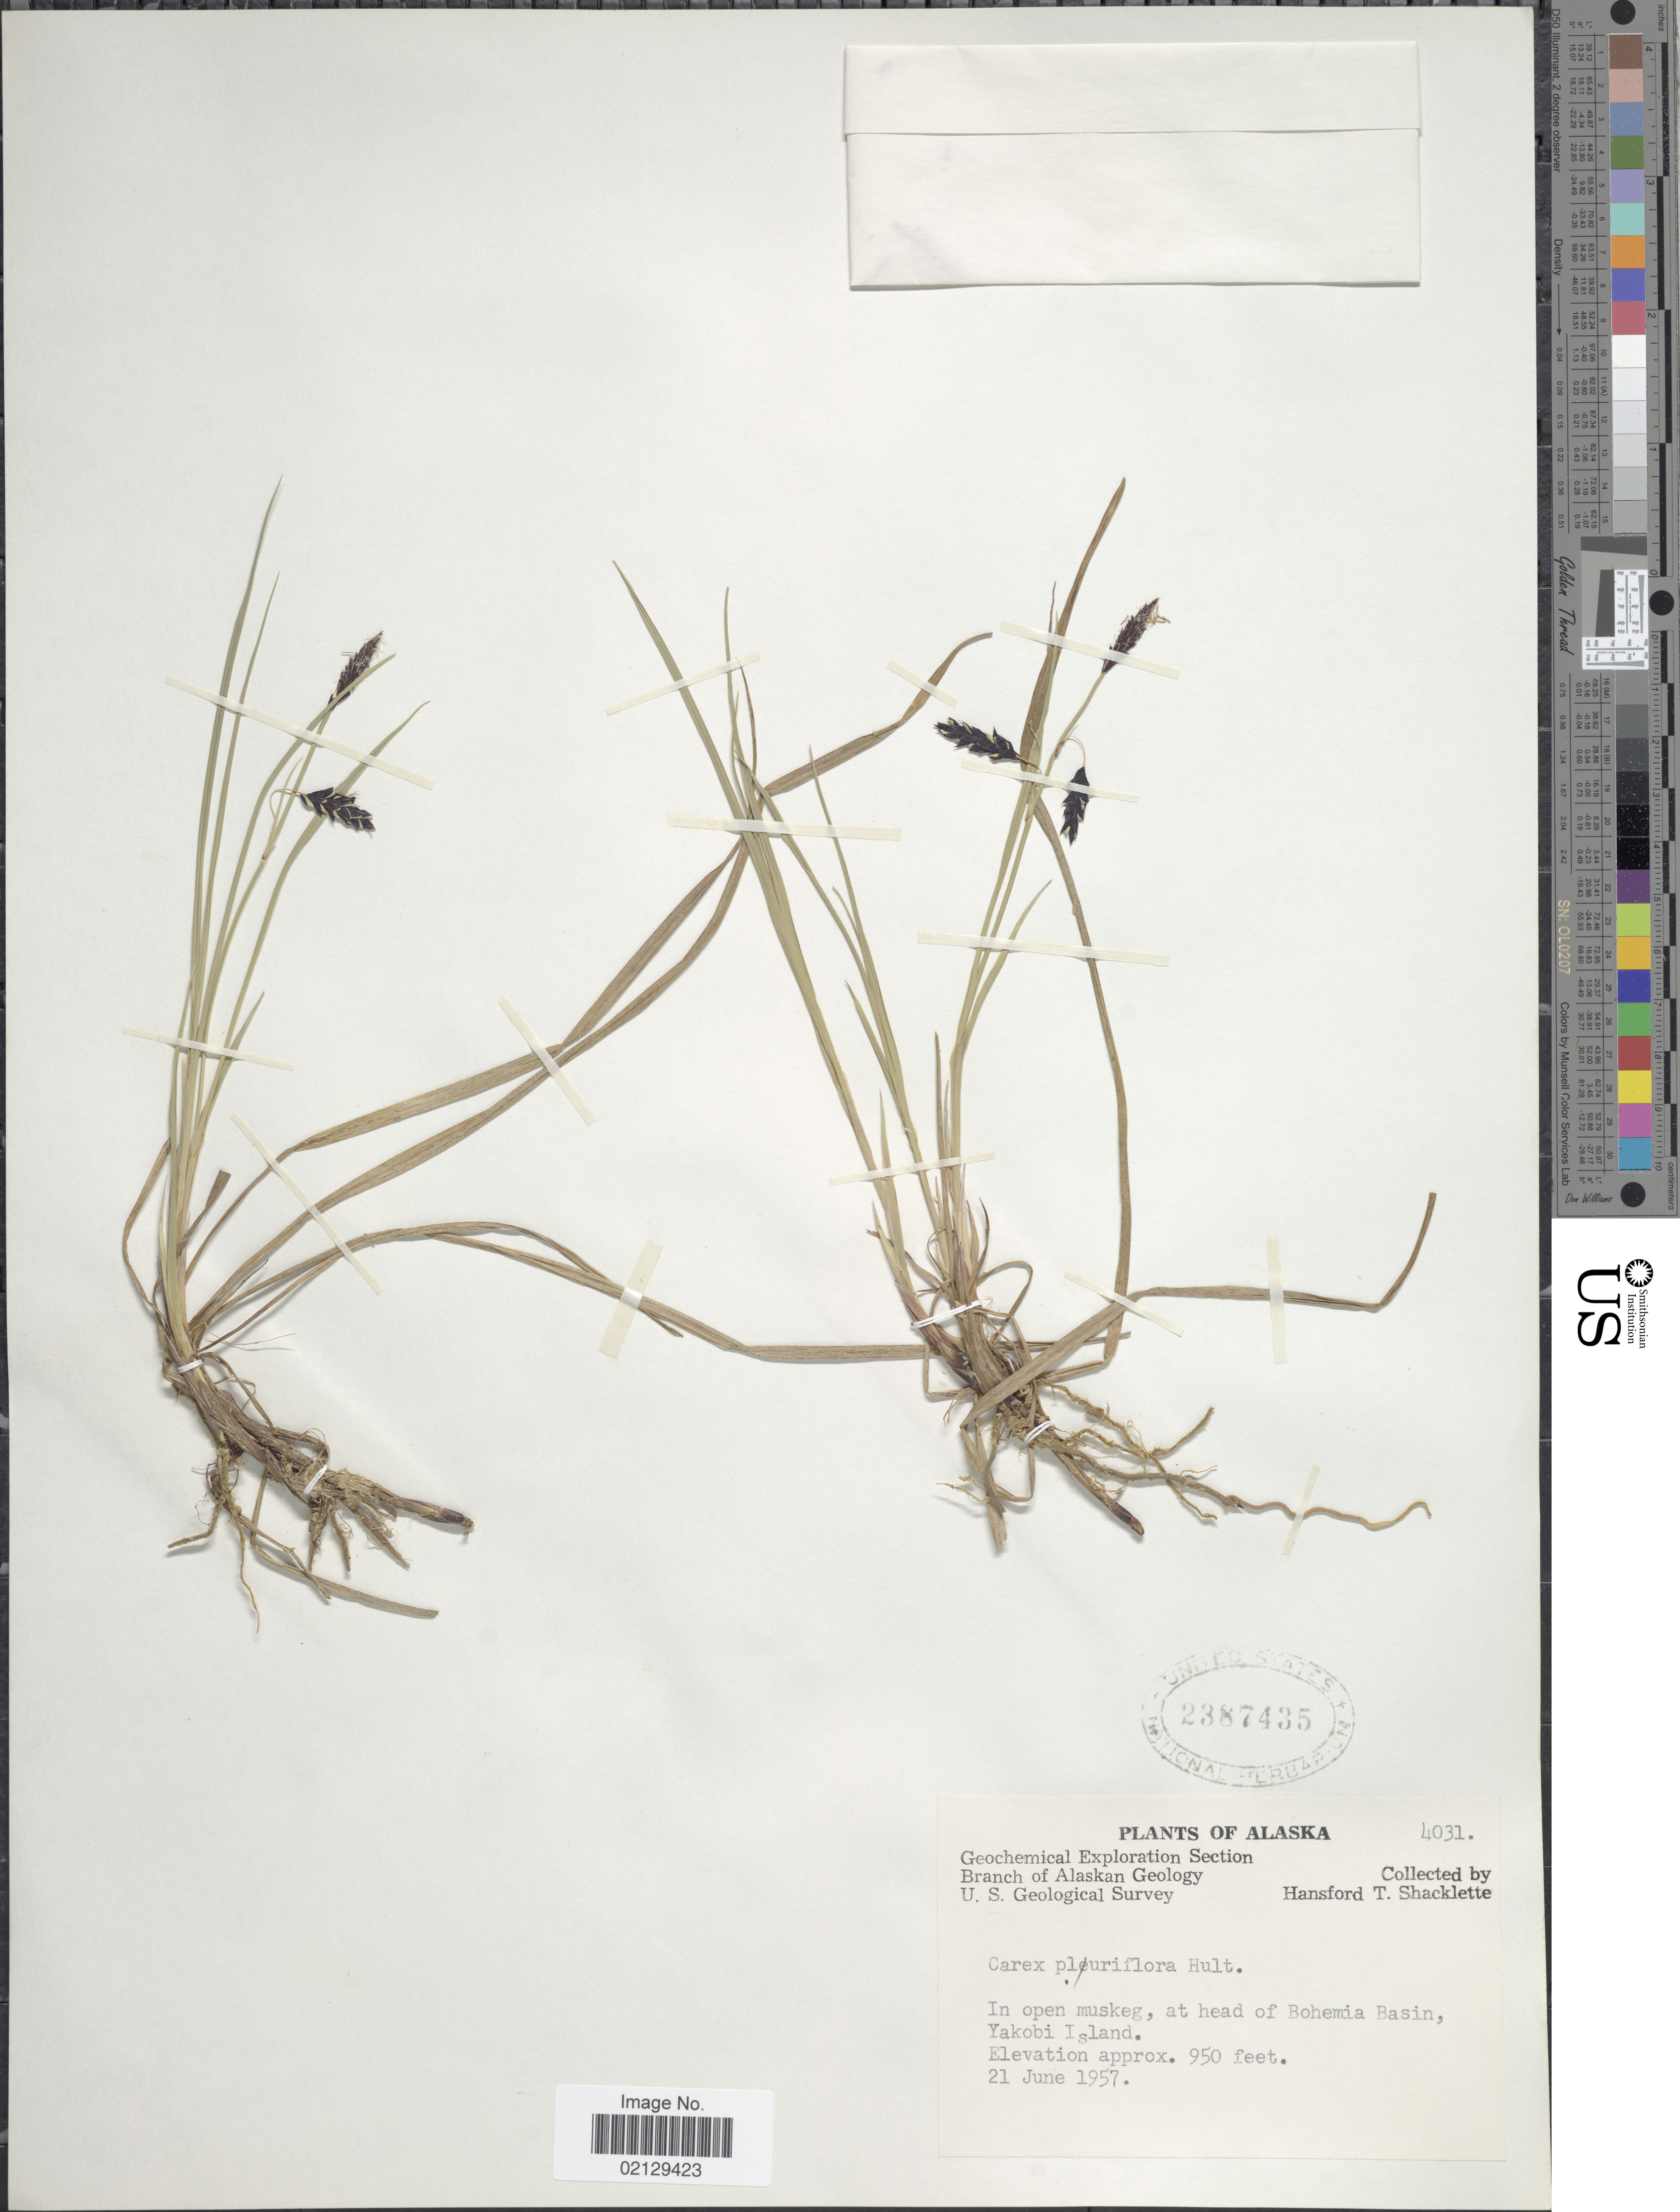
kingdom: Plantae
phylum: Tracheophyta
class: Liliopsida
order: Poales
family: Cyperaceae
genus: Carex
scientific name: Carex pluriflora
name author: Hultén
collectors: H. Shacklette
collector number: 4031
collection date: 1957-06-21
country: United States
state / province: Alaska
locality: In open muskeg, at head of Bohemia Basin, Yakobi Island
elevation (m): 290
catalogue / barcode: US 2387435